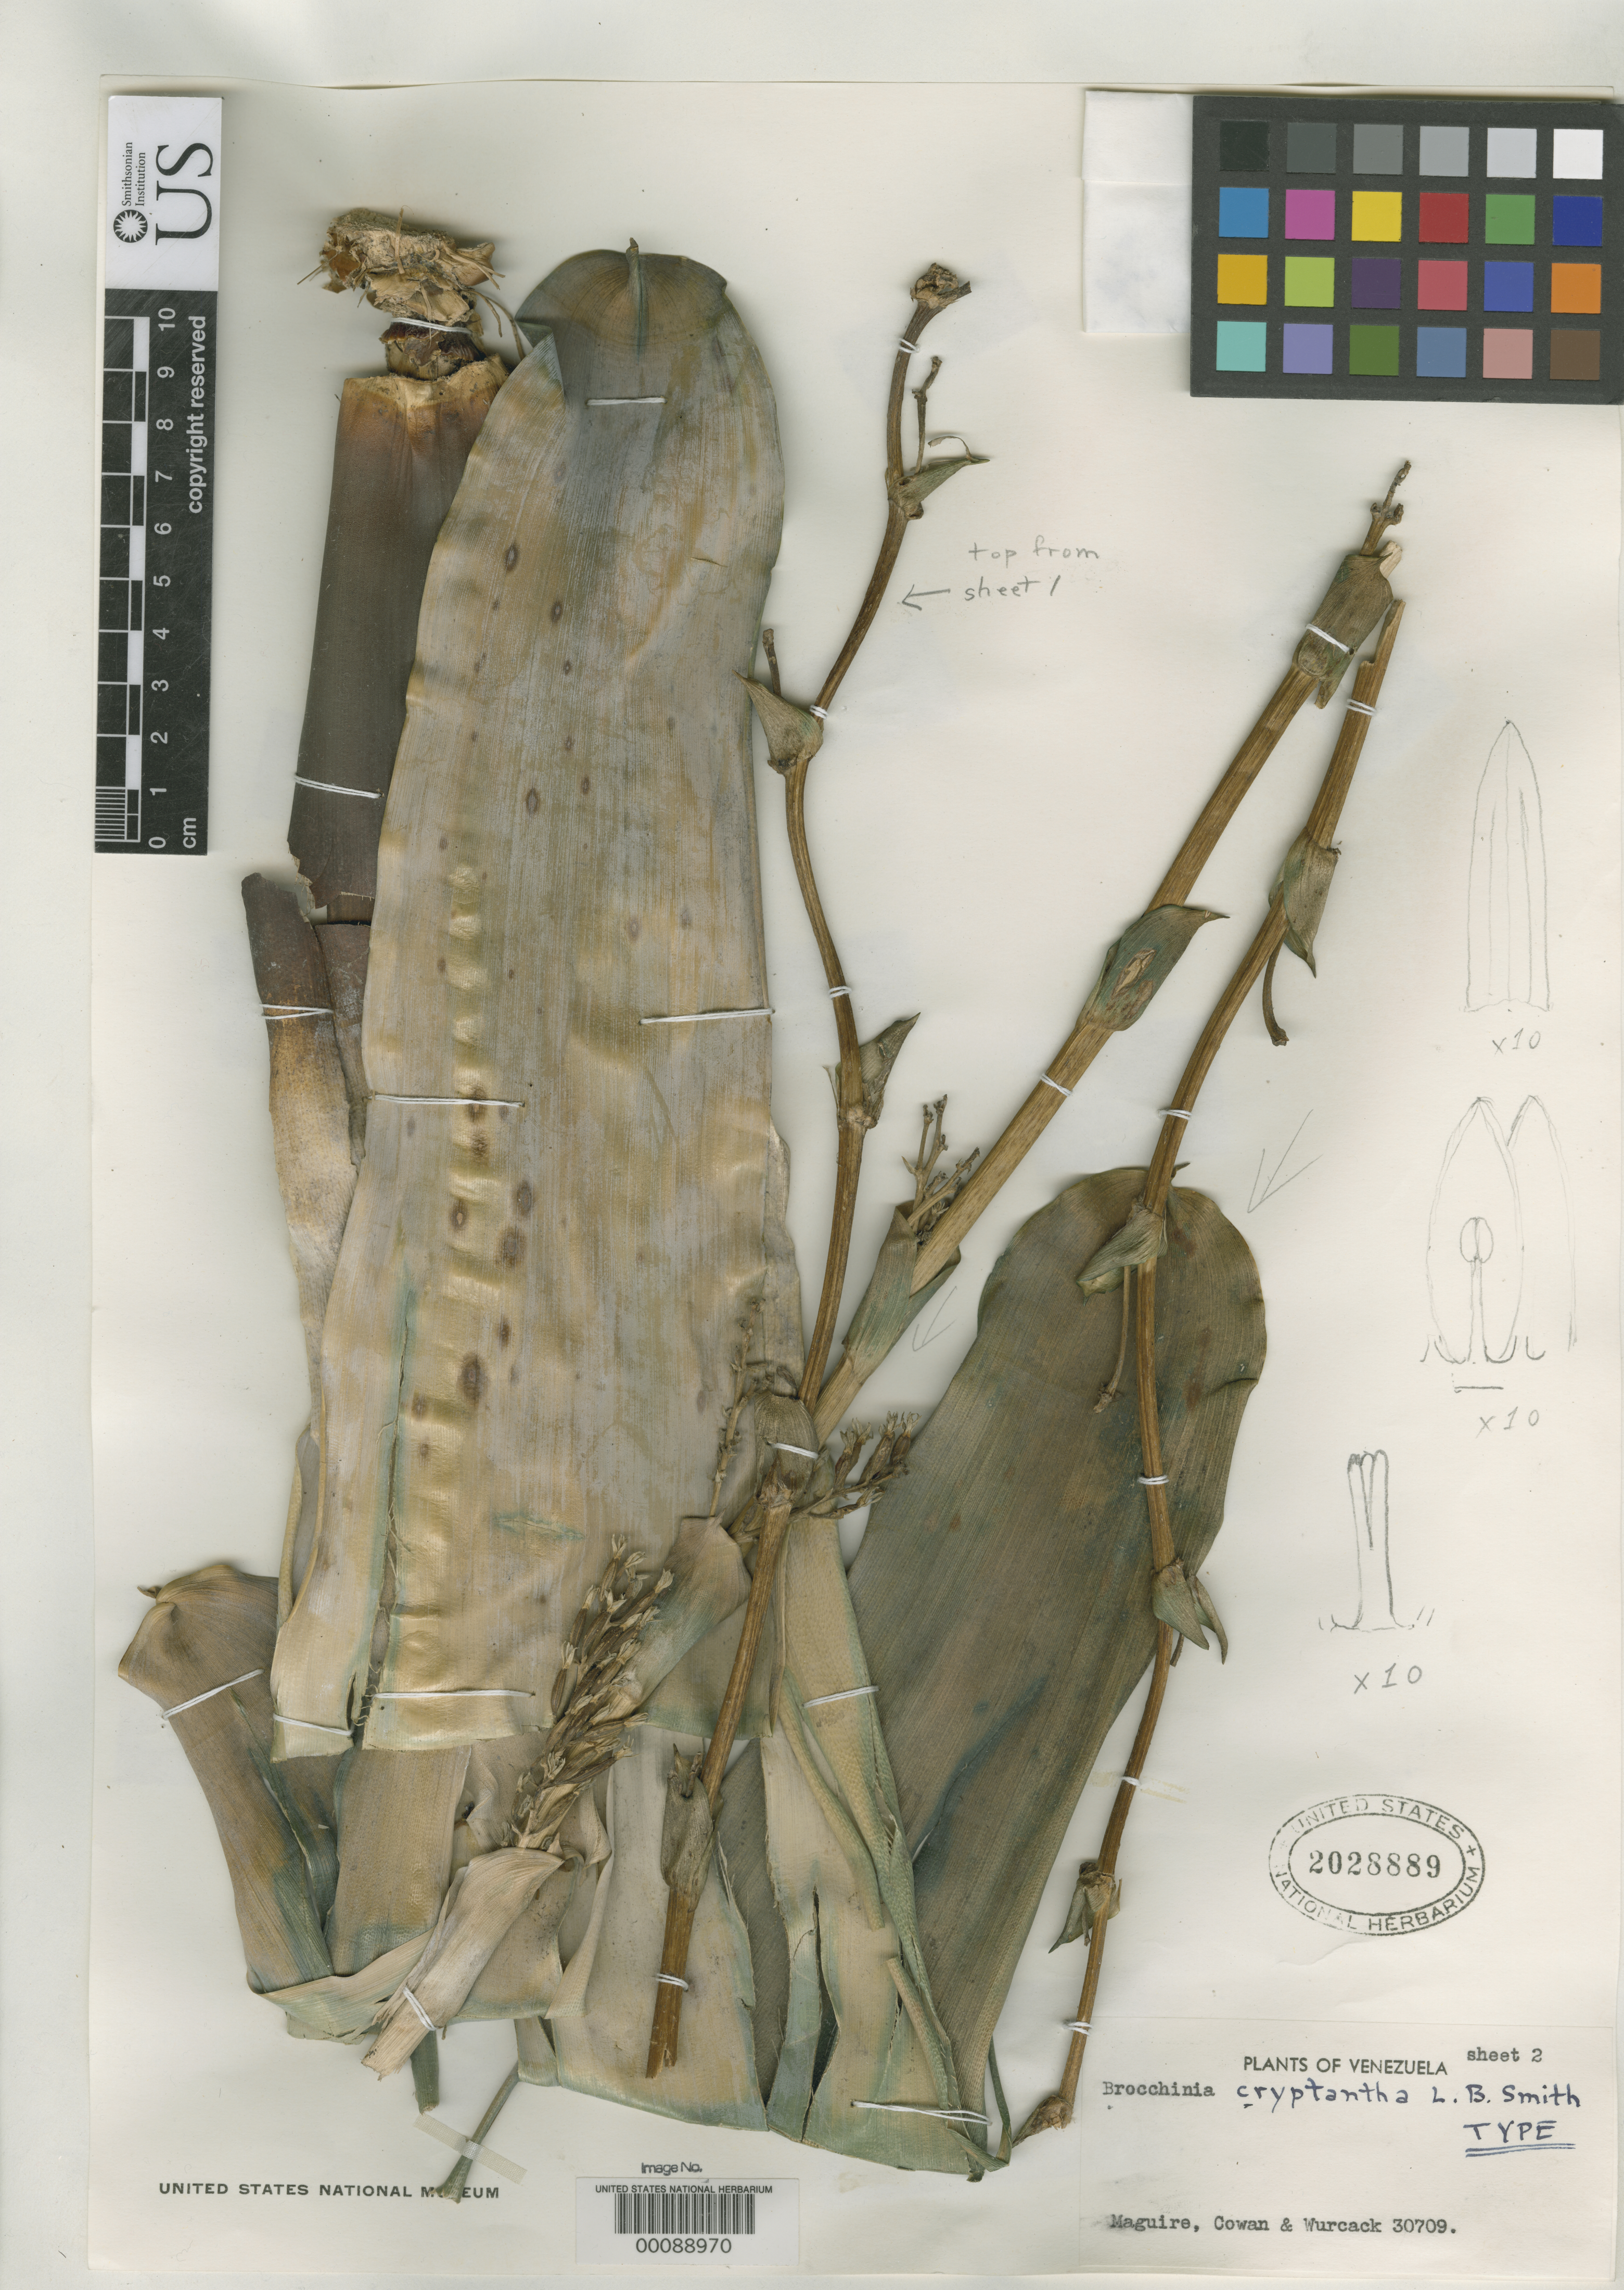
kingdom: Plantae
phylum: Tracheophyta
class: Liliopsida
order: Poales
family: Bromeliaceae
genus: Brocchinia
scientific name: Brocchinia cryptantha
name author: L.B. Sm.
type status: Holotype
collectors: B. Maguire, R. S. Cowan & J. J. Wurdack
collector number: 30709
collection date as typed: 03 Jan 1951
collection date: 1951-01-03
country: Venezuela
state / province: Amazonas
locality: Cerro Yapacana, Rio Orinoco.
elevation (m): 1200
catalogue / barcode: US 2028889